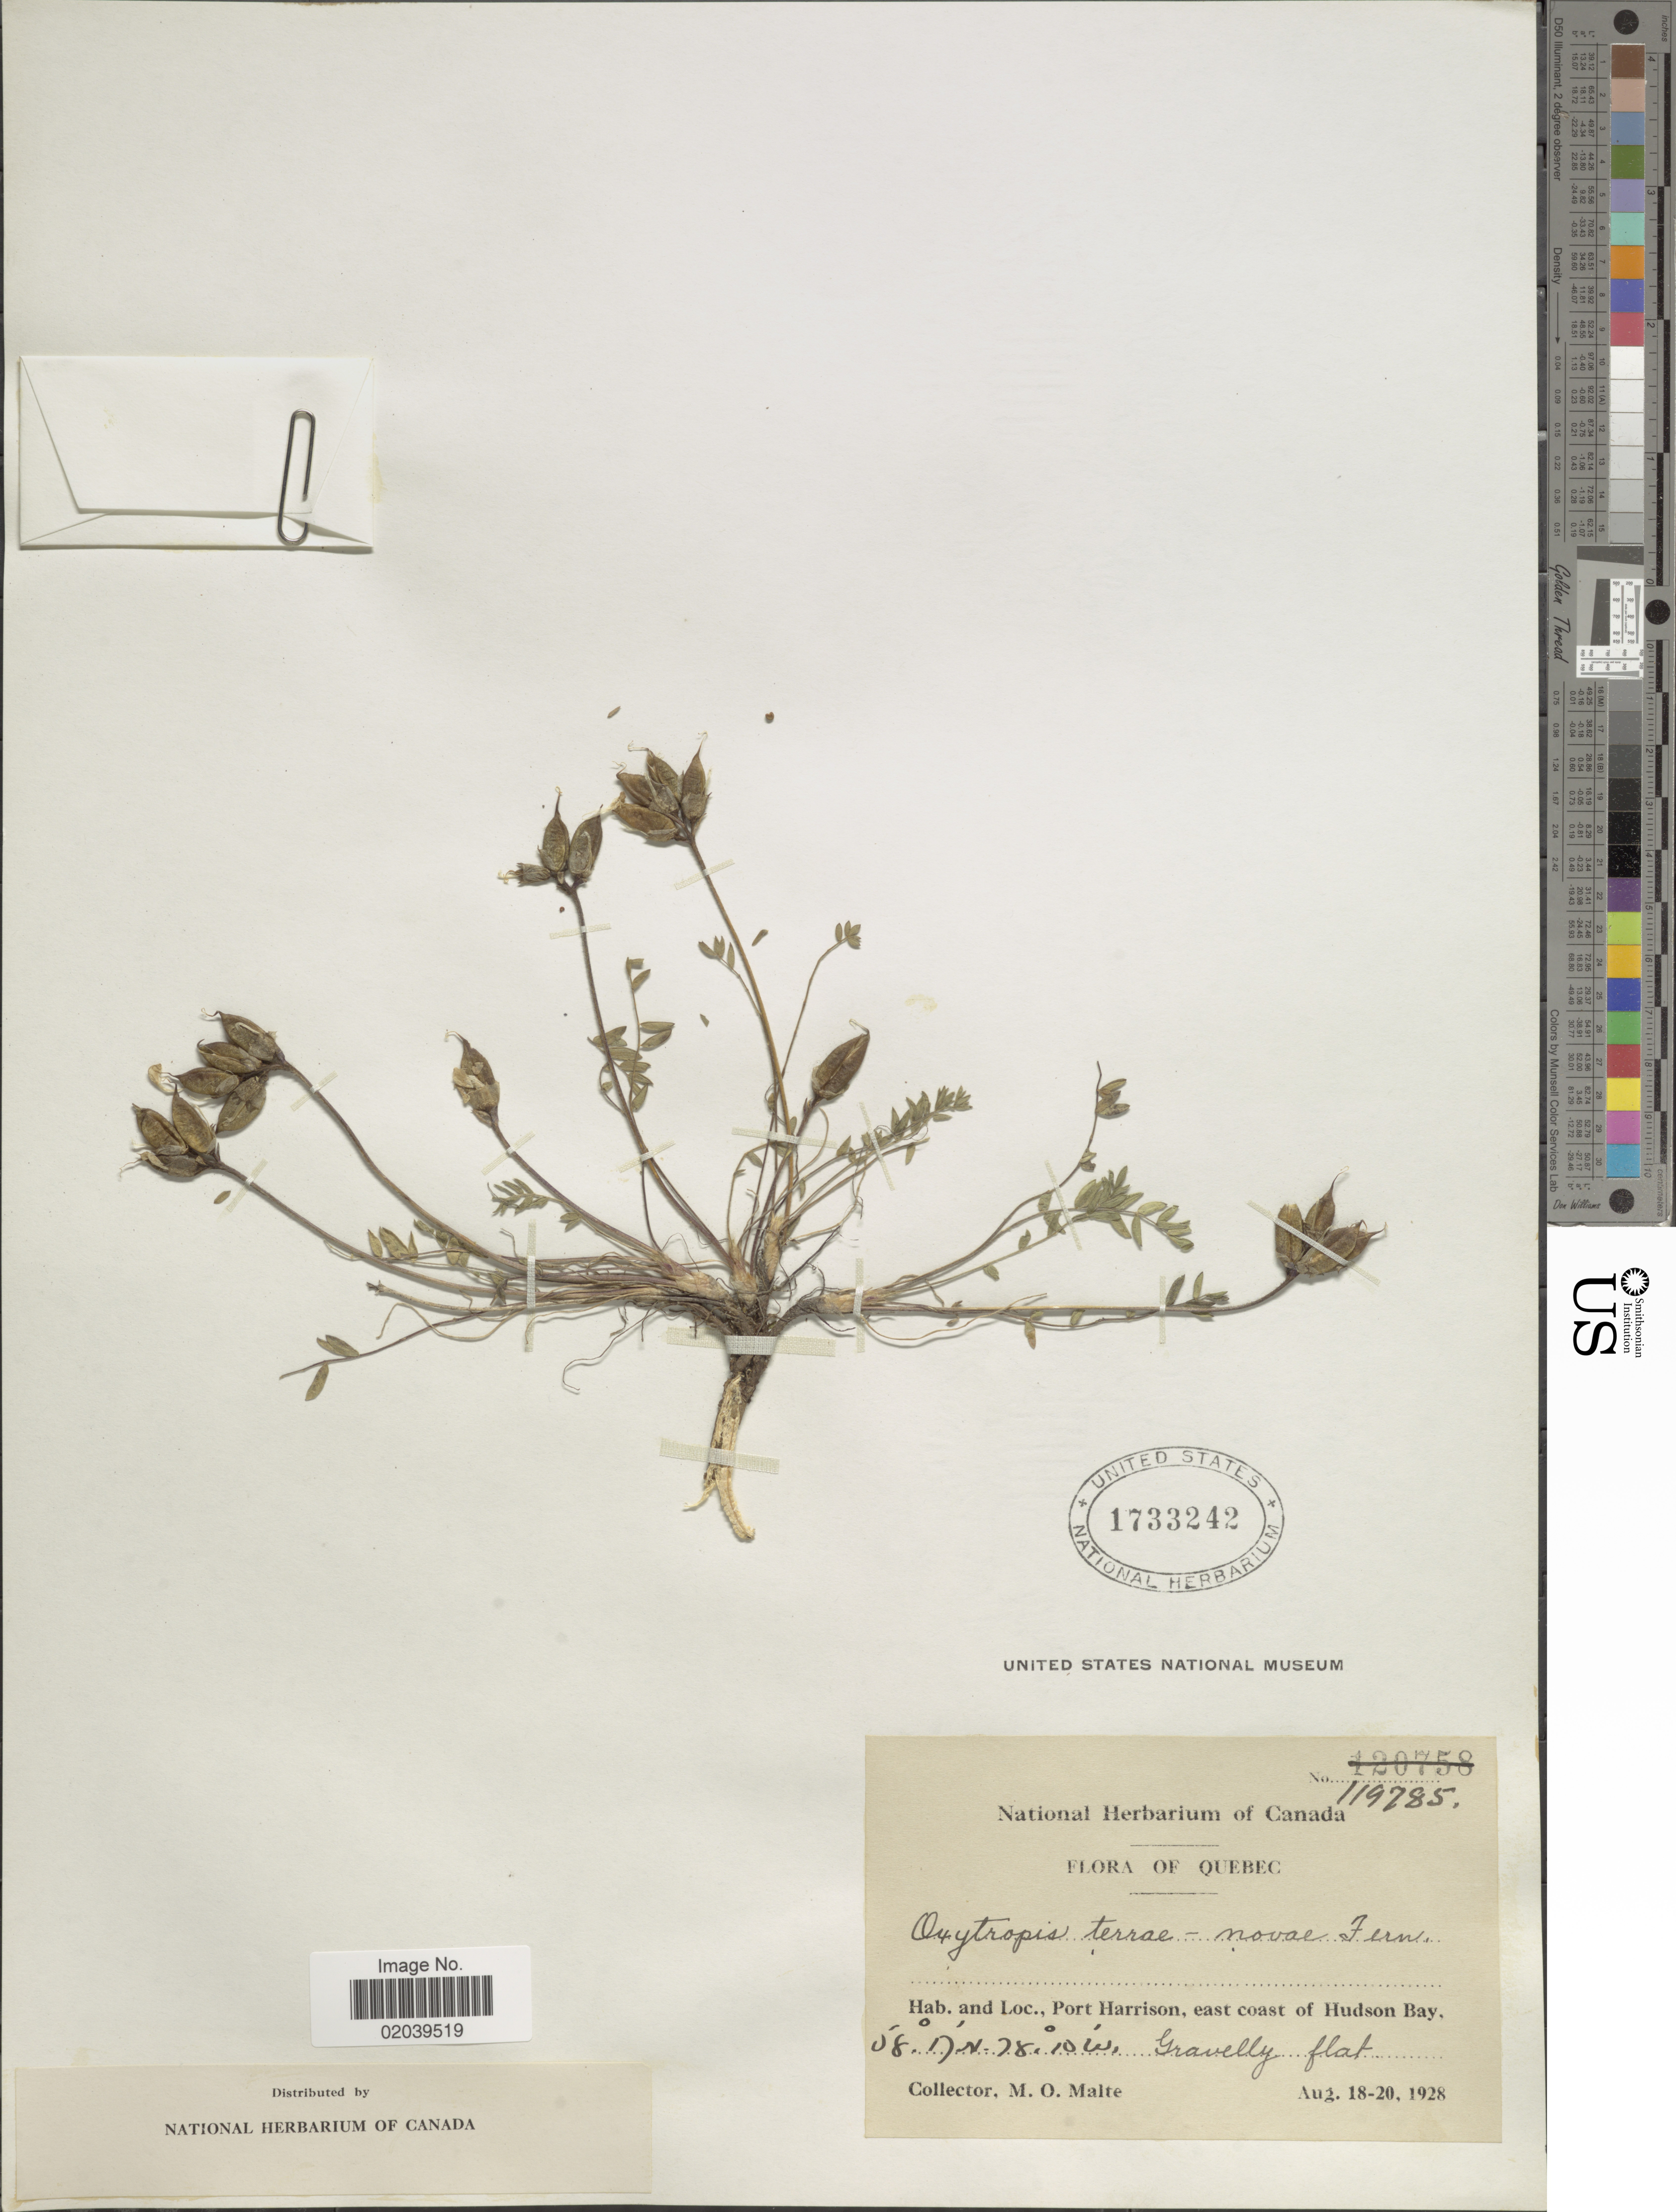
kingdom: Plantae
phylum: Tracheophyta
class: Magnoliopsida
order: Fabales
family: Fabaceae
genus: Oxytropis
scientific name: Oxytropis campestris var. terrae-novae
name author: (Fernald) Barneby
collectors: M. O. Malte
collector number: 119785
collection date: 1928-08-18/1928-08-20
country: Canada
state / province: Quebec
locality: Port Harrison, east coast of Hudson Bay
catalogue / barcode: US 31733242